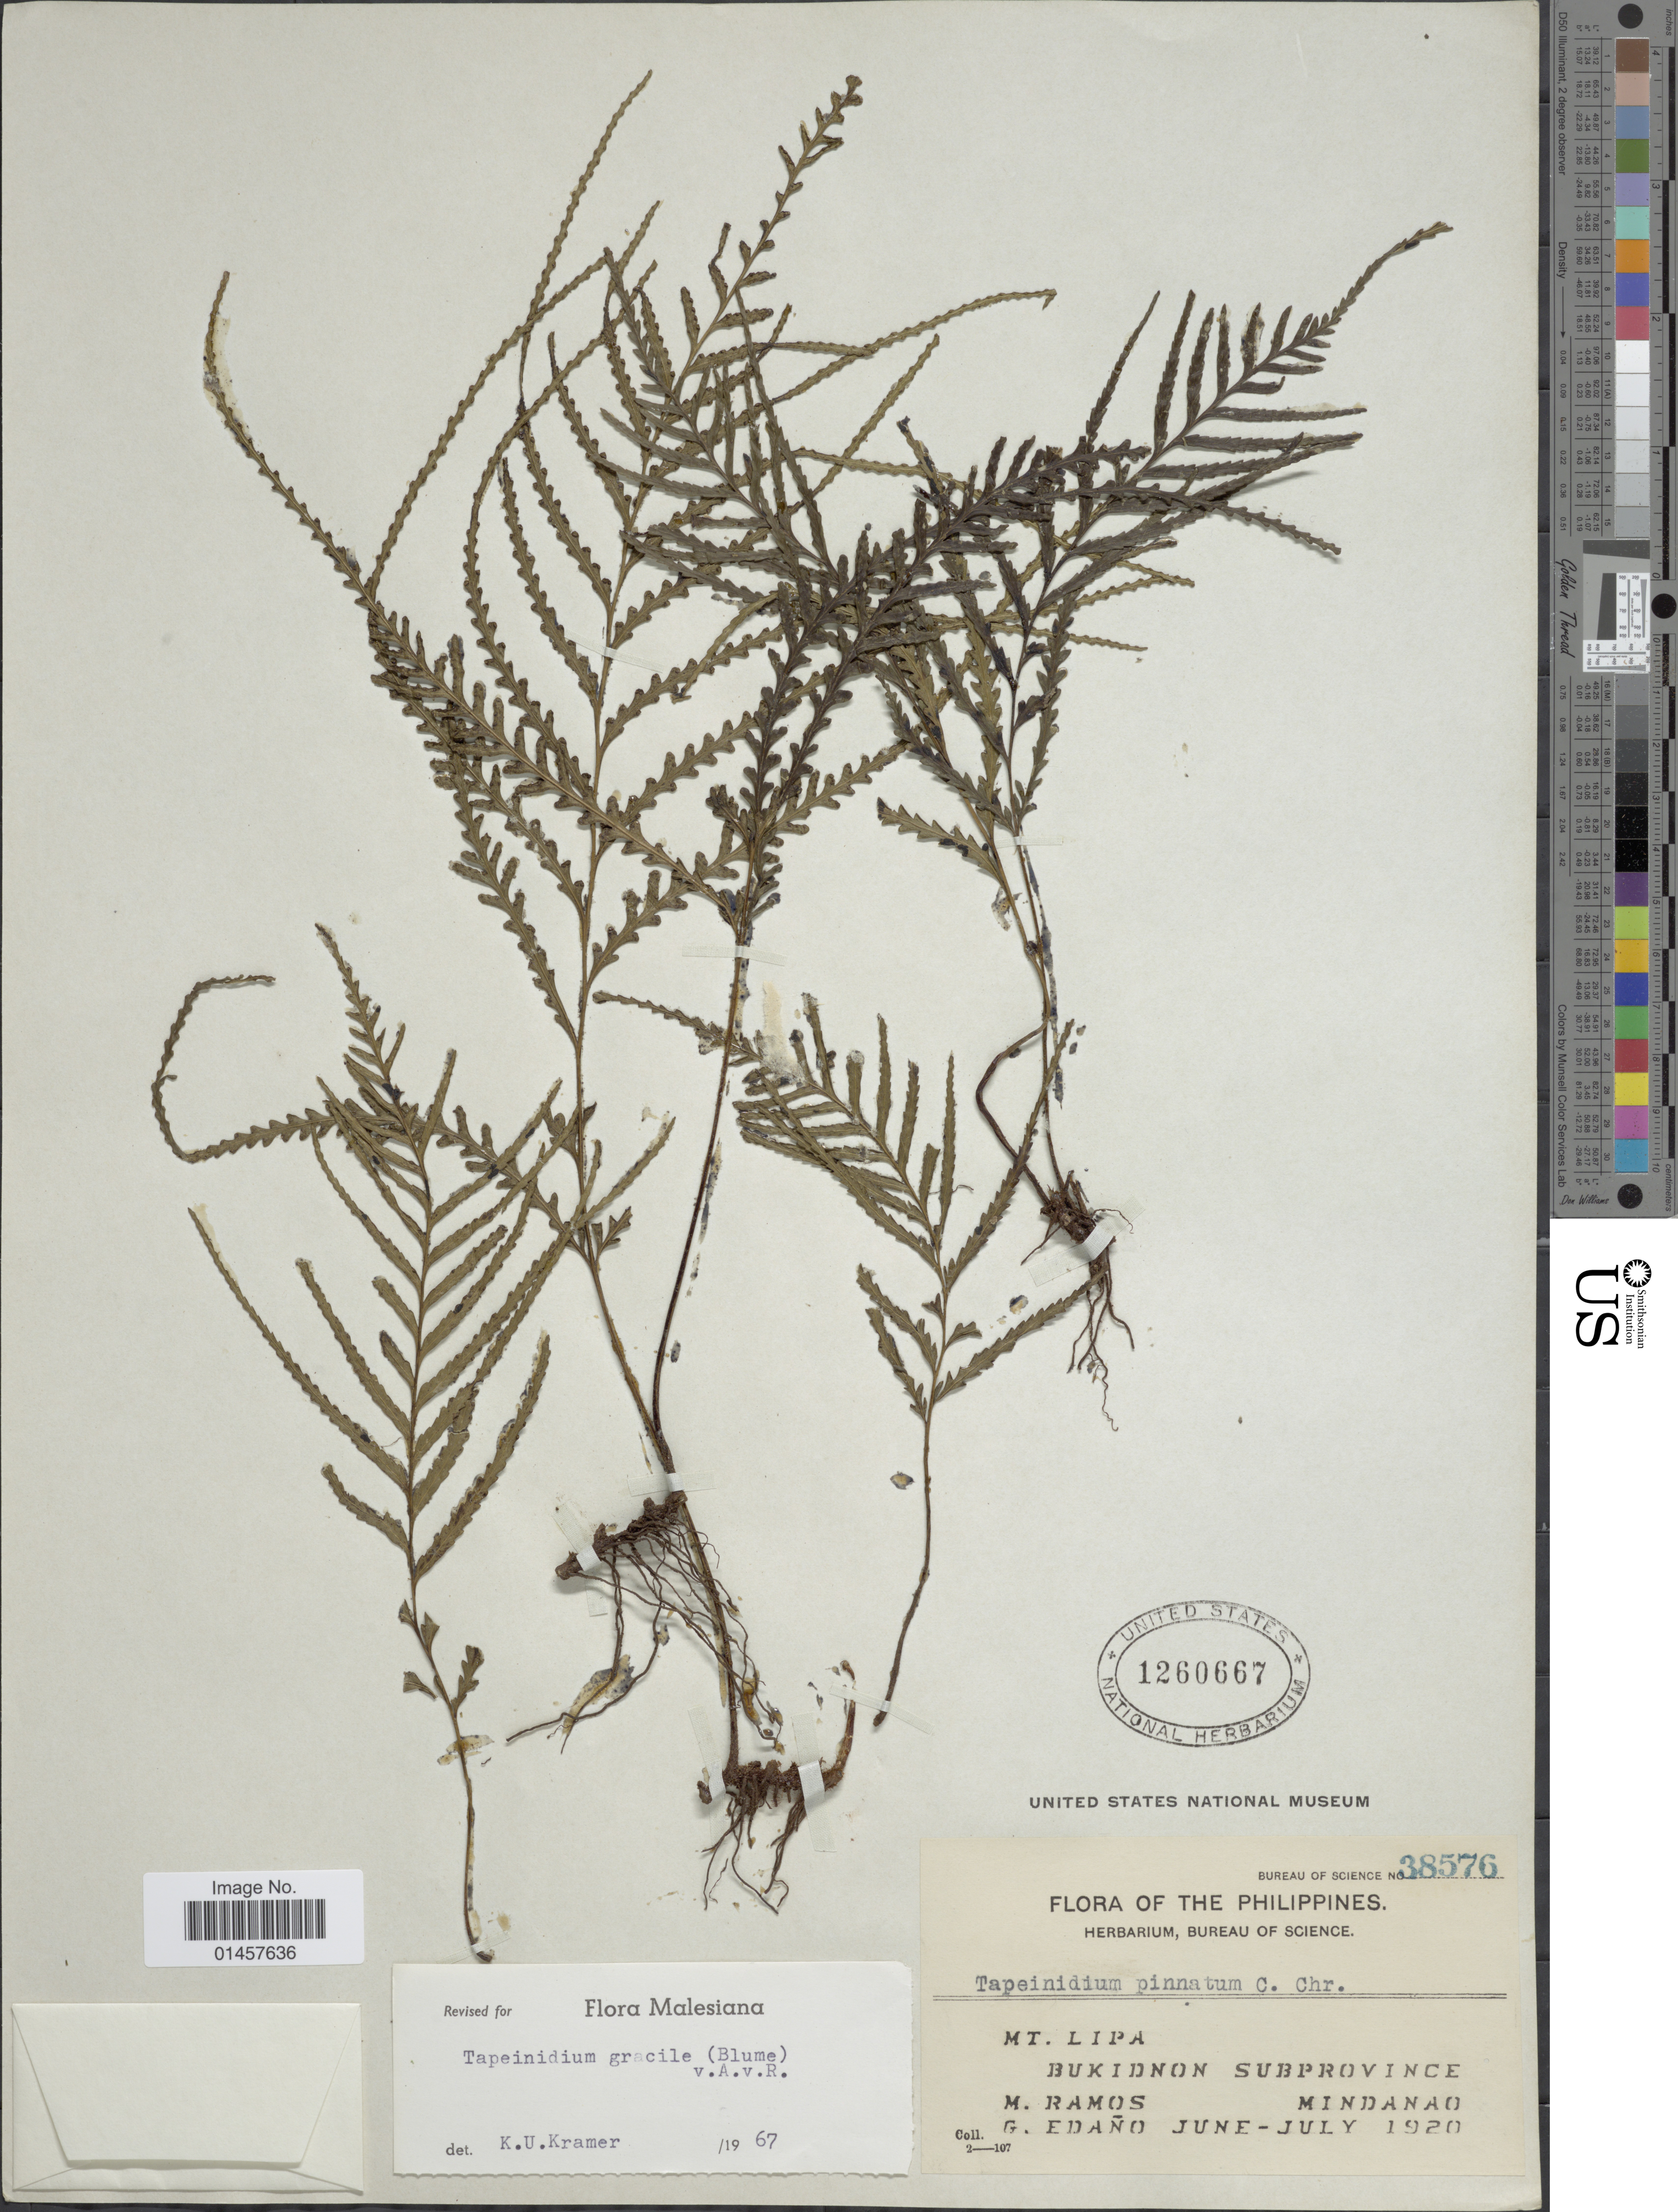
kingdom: Plantae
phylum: Tracheophyta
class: Polypodiopsida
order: Polypodiales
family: Lindsaeaceae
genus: Tapeinidium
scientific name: Tapeinidium gracile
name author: (Blume) Alderw.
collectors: M. Ramos & G. Edaño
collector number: Bureau of Science 38576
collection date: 1920-06/1920-07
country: Philippines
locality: Mt. Lipa, Bukidnon Subprovince, Mindanao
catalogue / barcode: US 1260667